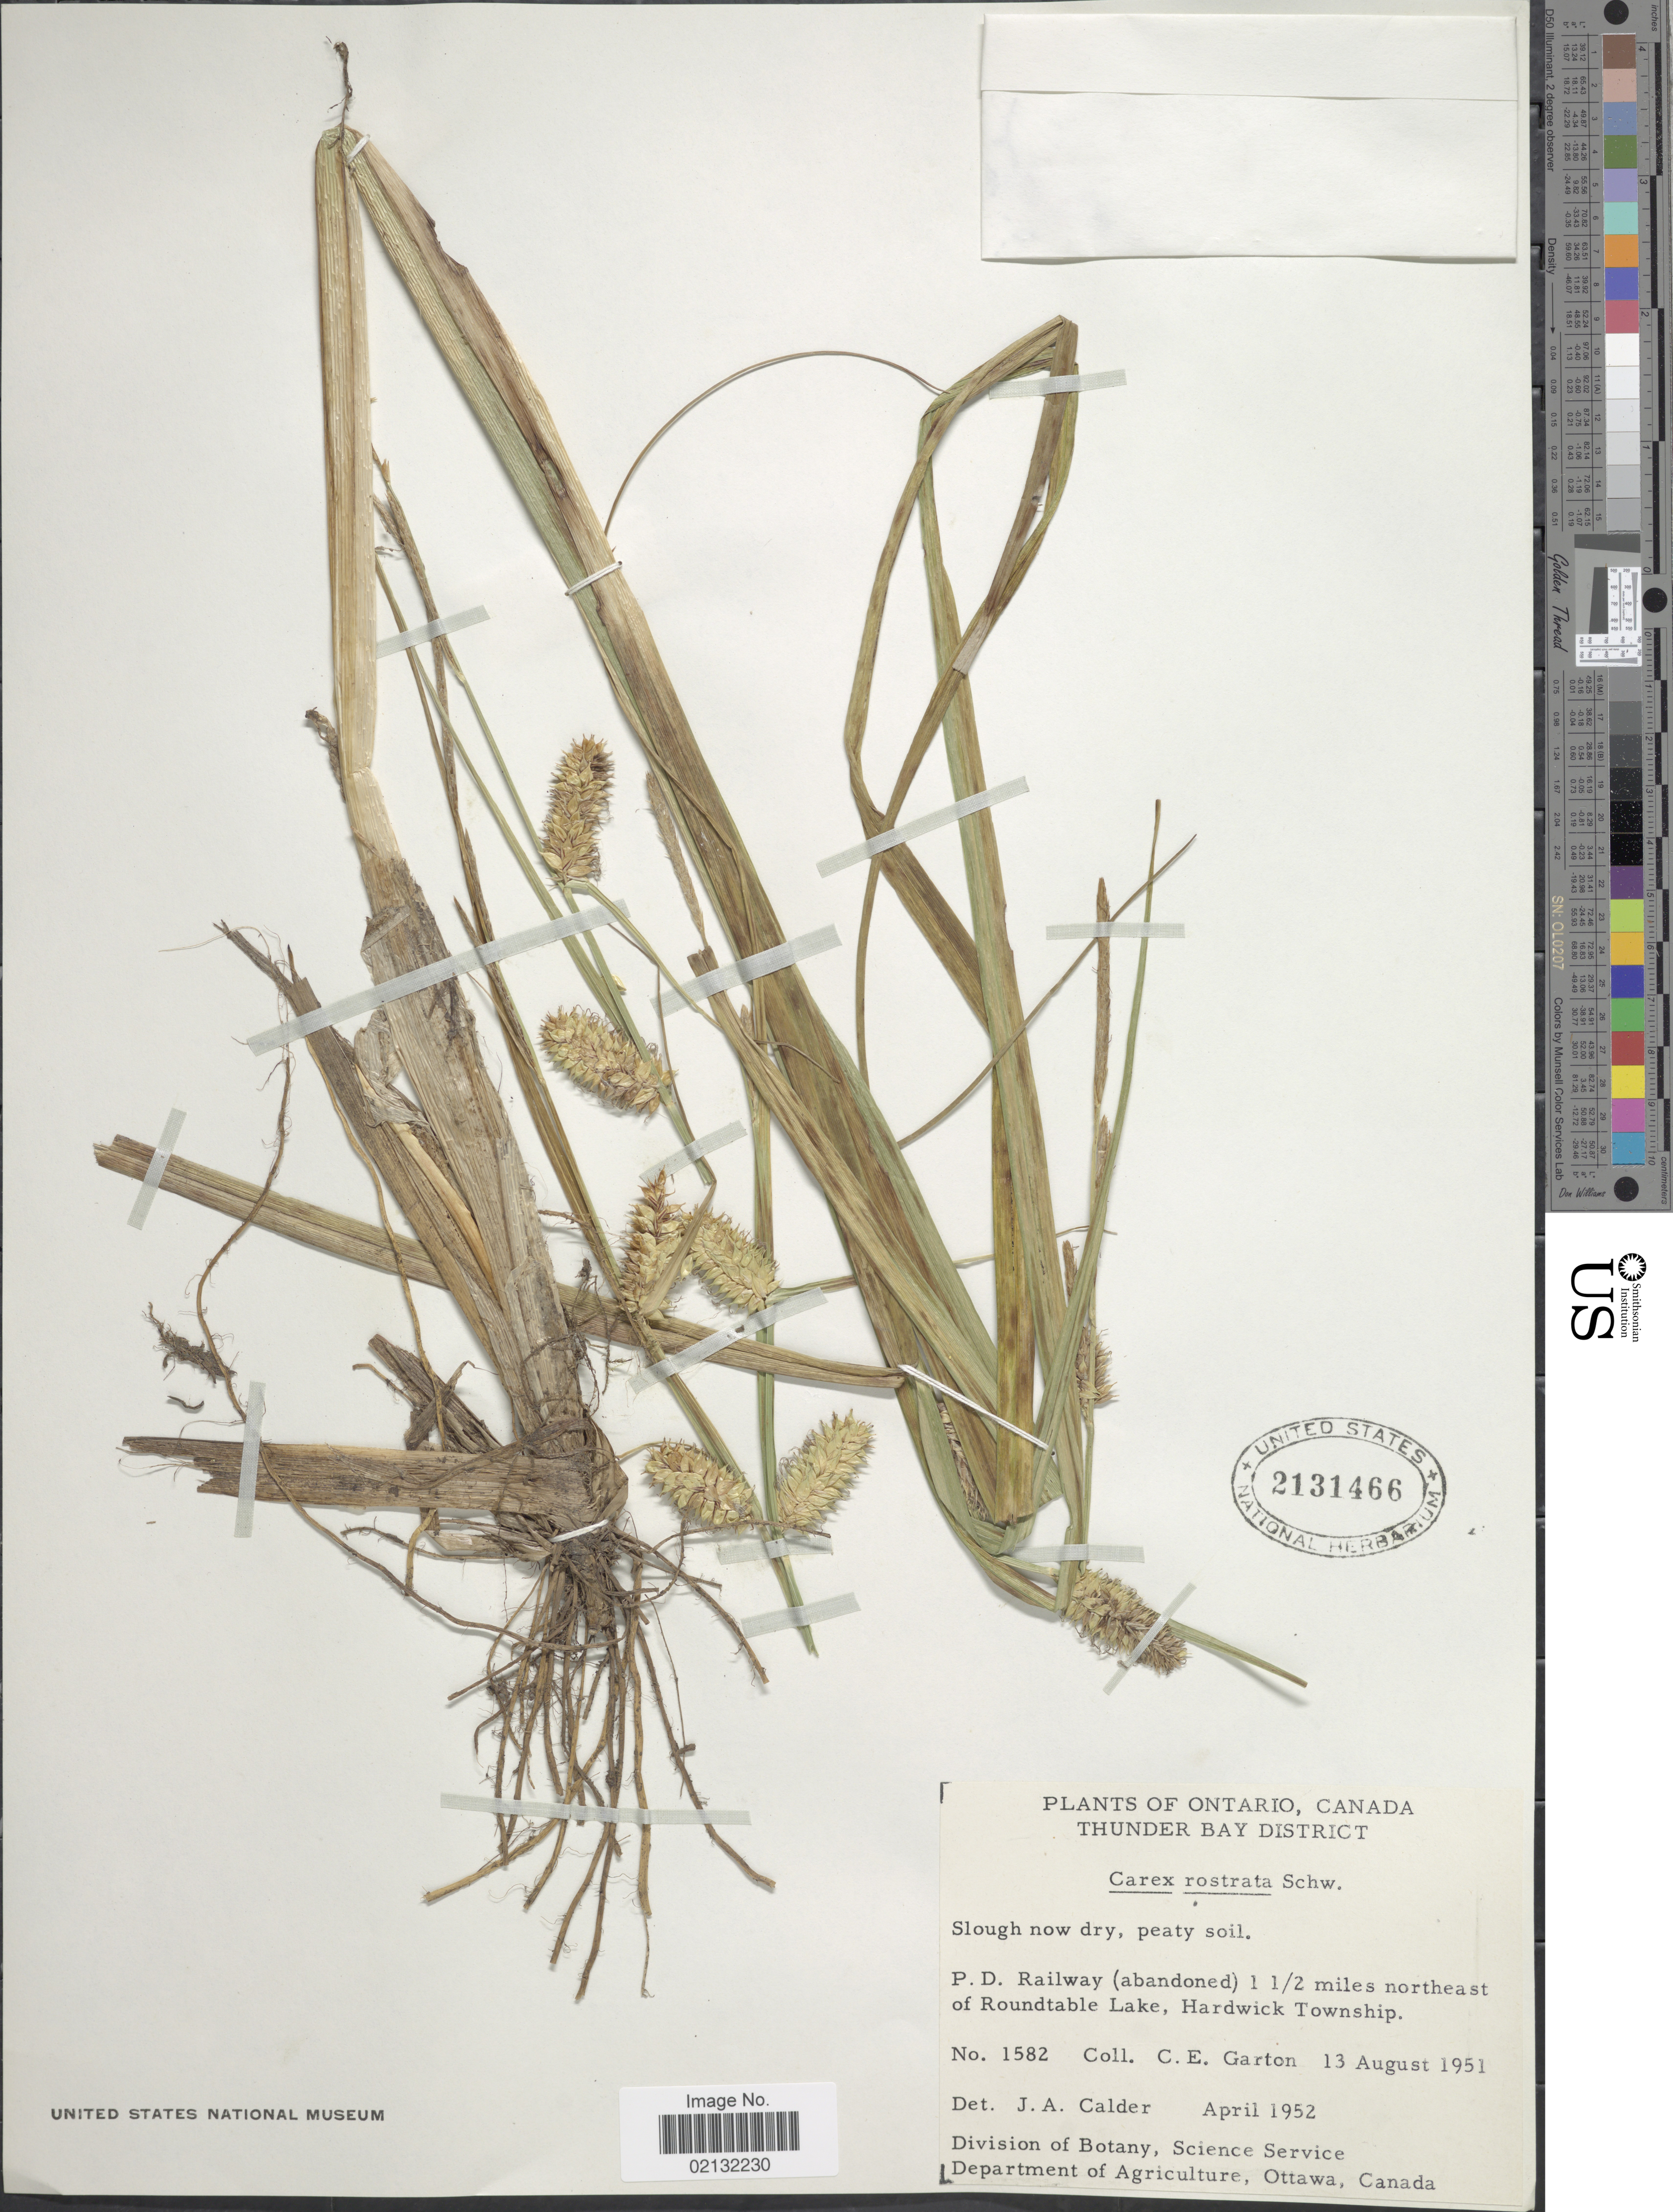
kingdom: Plantae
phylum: Tracheophyta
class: Liliopsida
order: Poales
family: Cyperaceae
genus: Carex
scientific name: Carex rostrata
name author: Stokes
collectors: C. E. Garton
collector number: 1582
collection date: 1951-08-13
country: Canada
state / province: Ontario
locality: Thunder Bay District, P.D. Railway (abandoned) 11/2 miles northeast of Roundtable Lake, Hardwick Township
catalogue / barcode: US 2131466